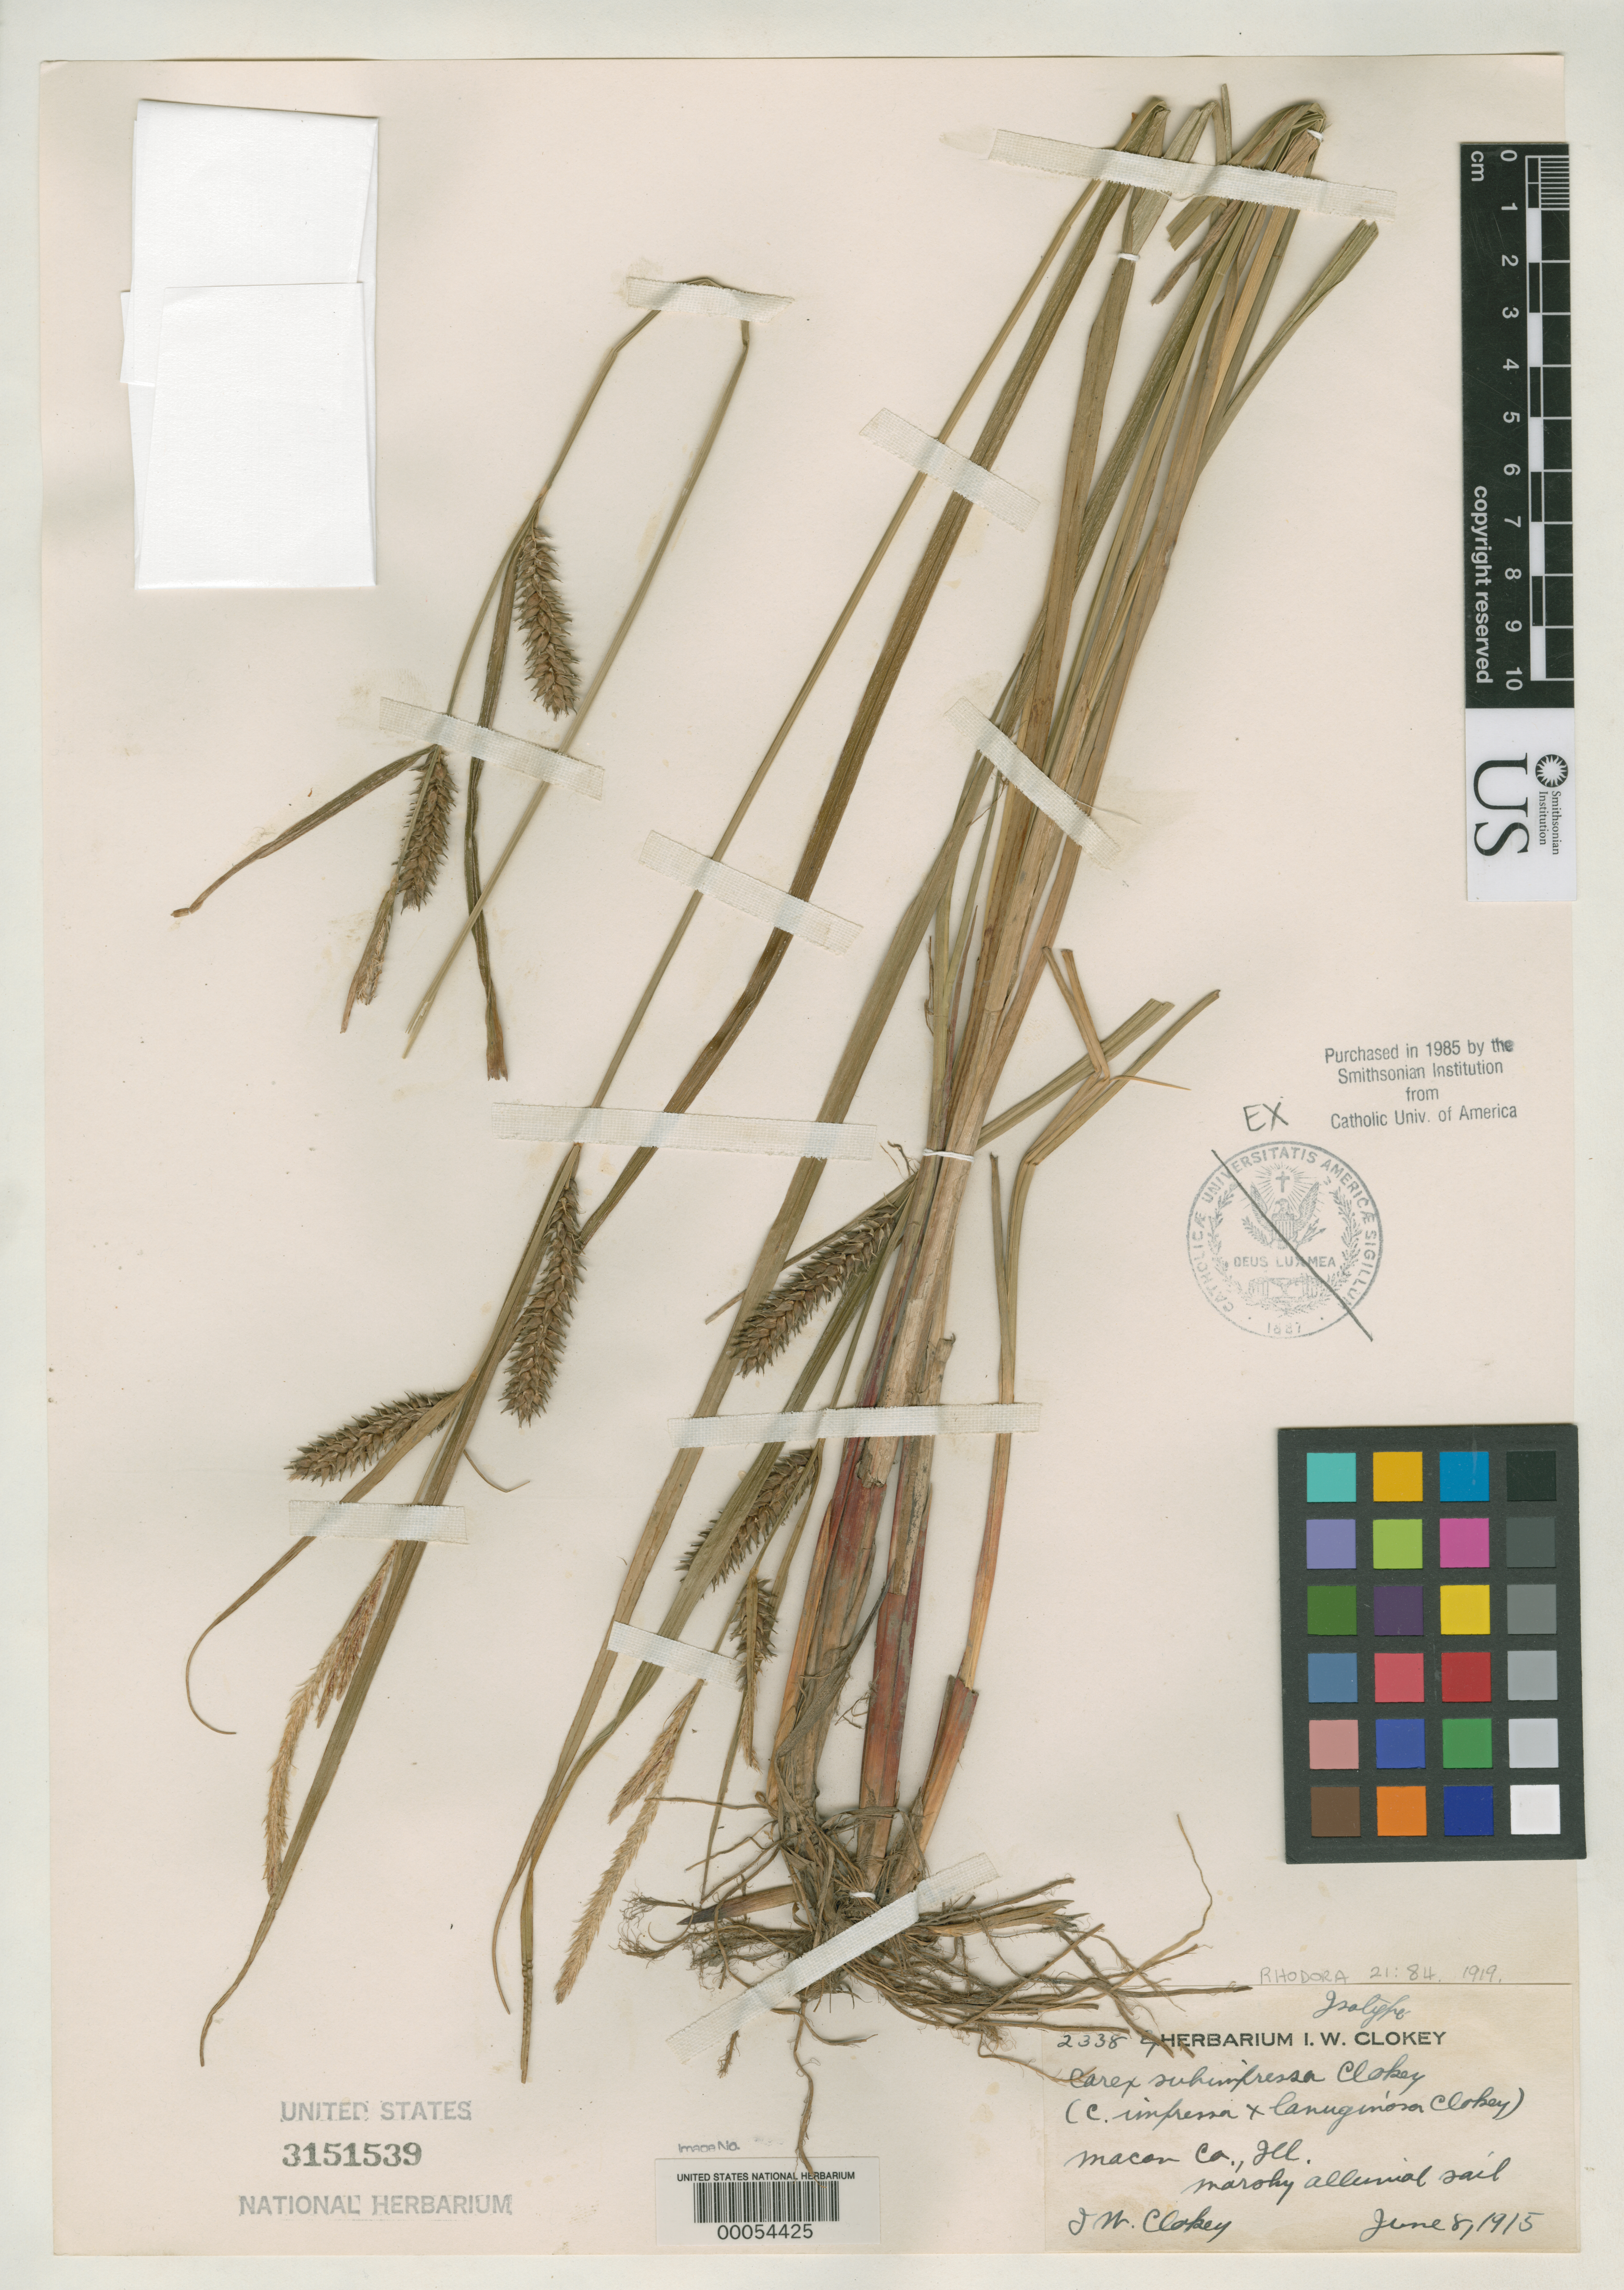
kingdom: Plantae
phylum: Tracheophyta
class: Liliopsida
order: Poales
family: Cyperaceae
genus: Carex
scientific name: Carex x subimpressa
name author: Clokey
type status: Isotype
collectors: I. W. Clokey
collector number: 2338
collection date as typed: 08 Jun 1915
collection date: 1915-06-08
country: United States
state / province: Illinois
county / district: Macon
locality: Cawford Bridge (?).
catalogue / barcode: US 3151539